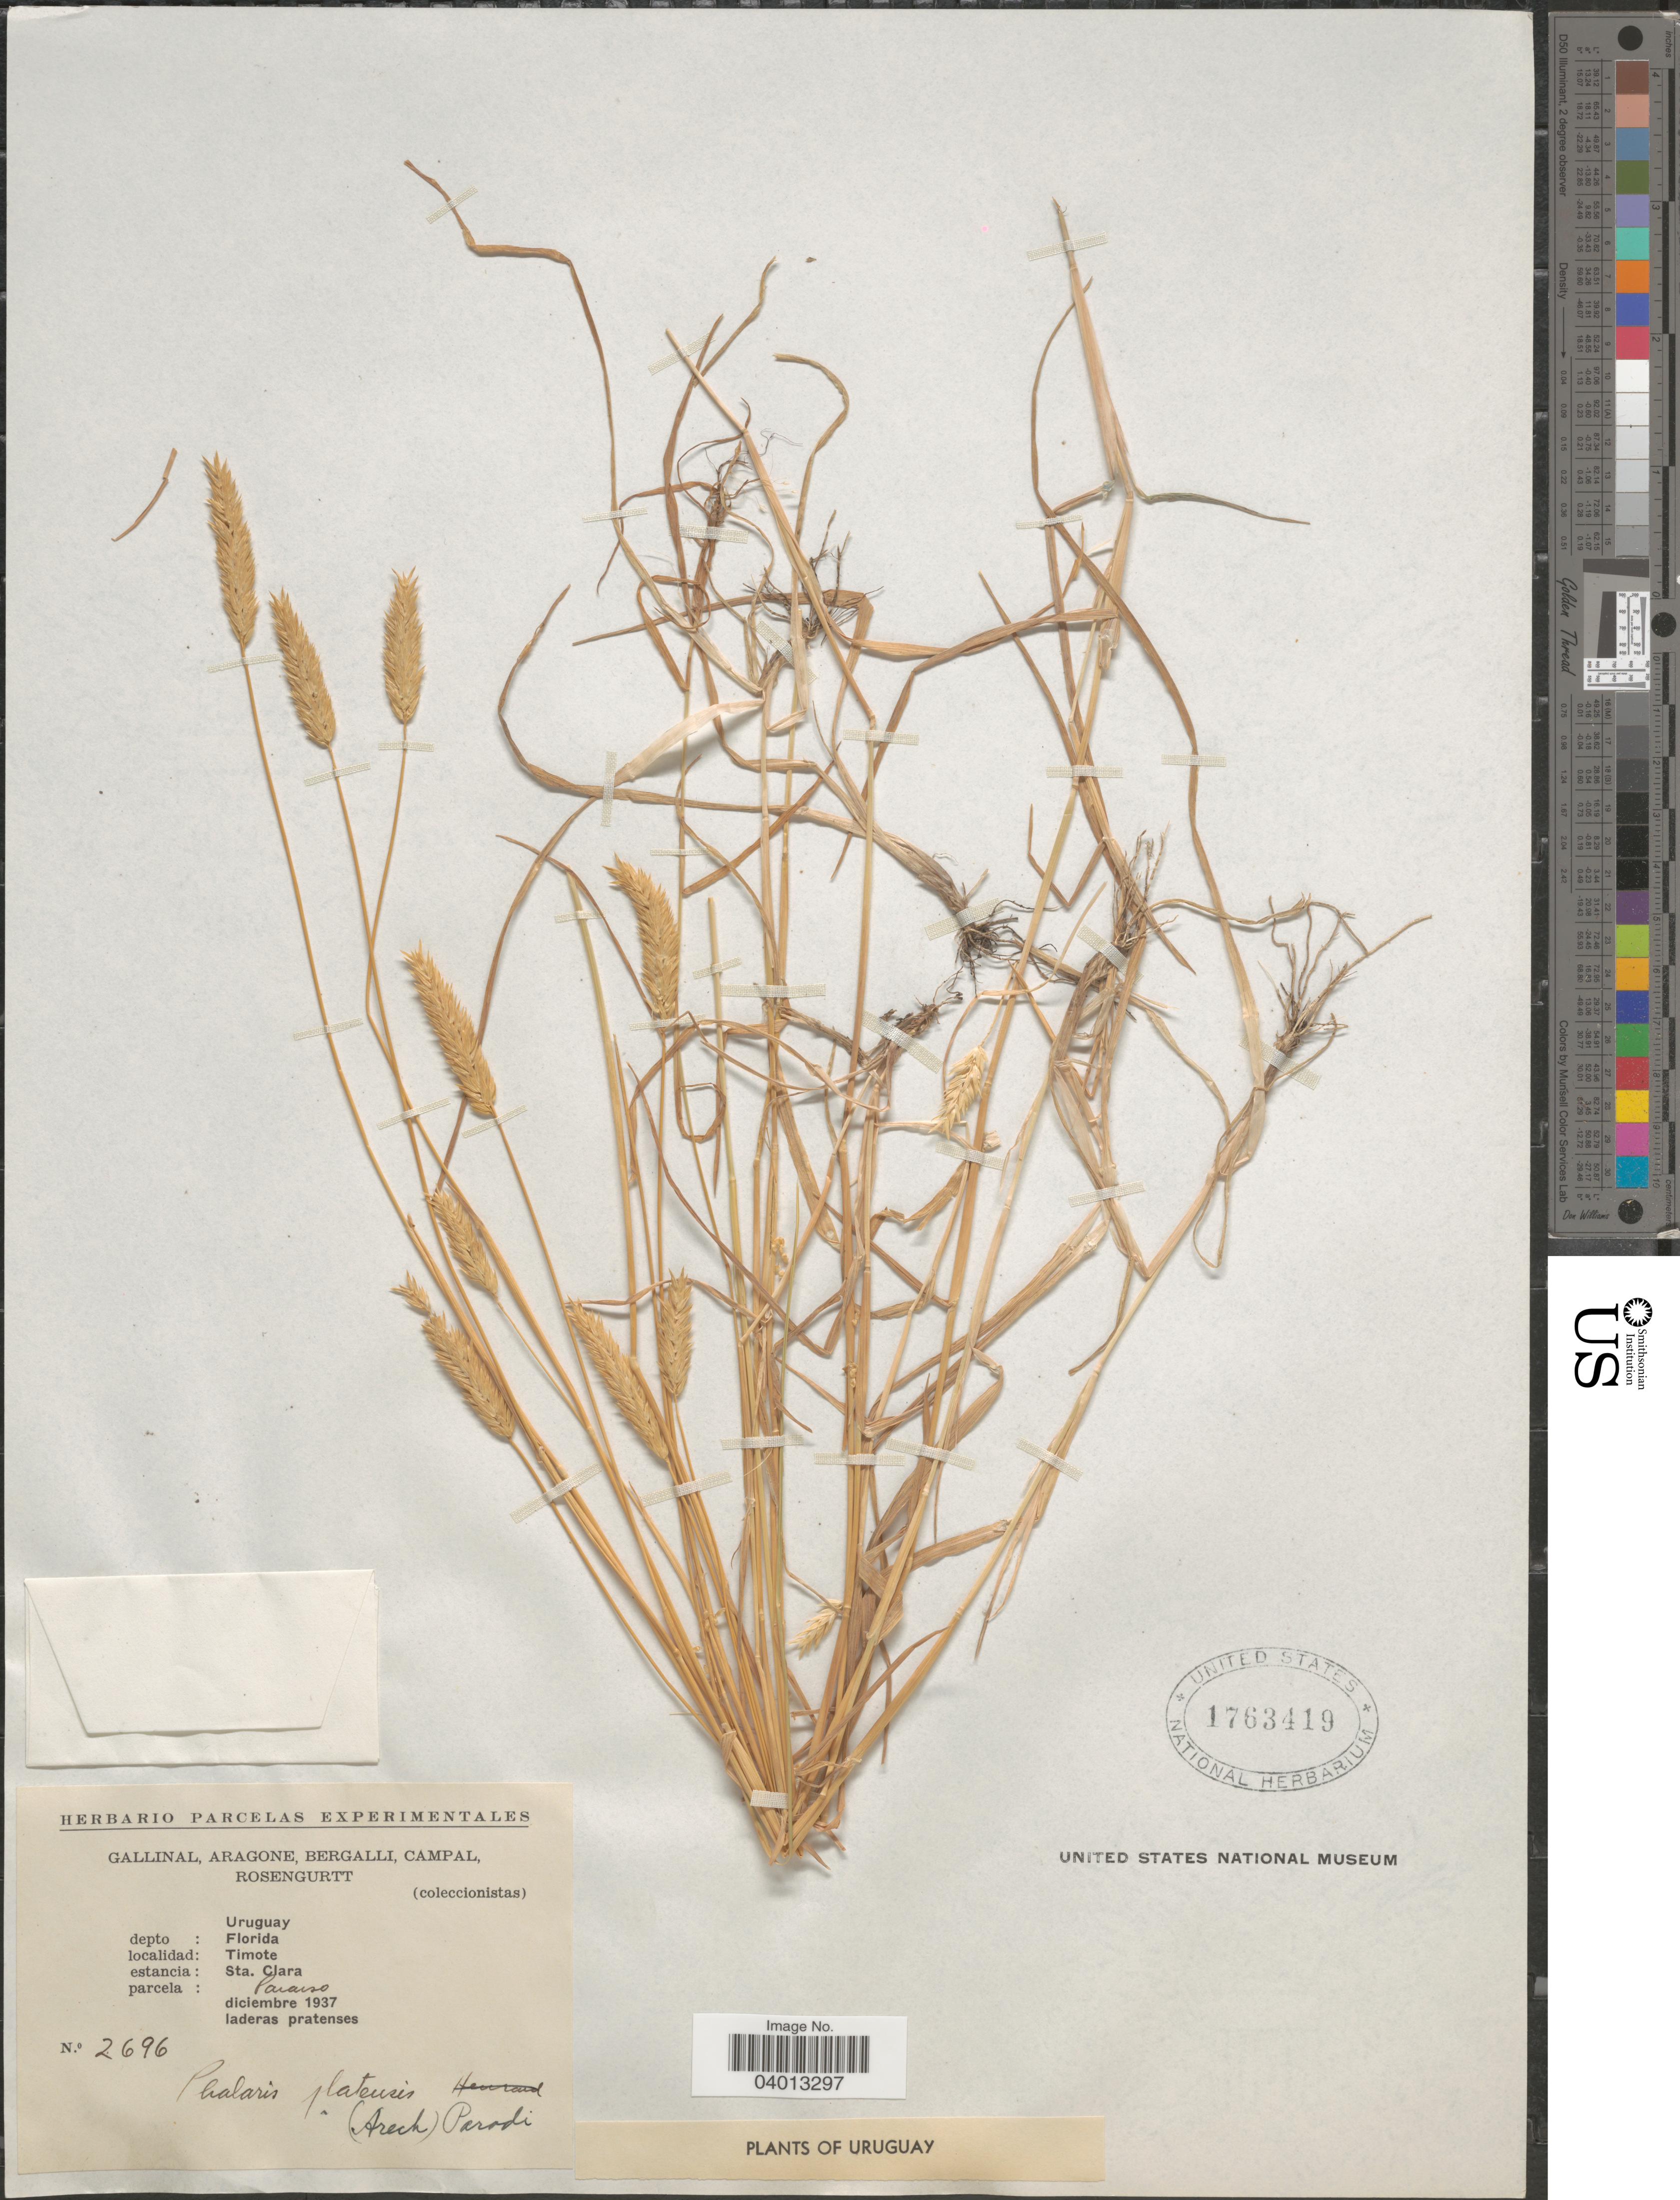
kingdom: Plantae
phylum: Tracheophyta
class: Liliopsida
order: Poales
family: Poaceae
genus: Phalaris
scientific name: Phalaris platensis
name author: Henr. ex Wacht.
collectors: -. Gallinal, -- Aragone, -- Bergalli, -- Campal & Rosengurtt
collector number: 2696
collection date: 1937-12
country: Uruguay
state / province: Florida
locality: Depto: Florida. Timote. Estancia: Sta. Clara.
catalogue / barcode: US 1763419